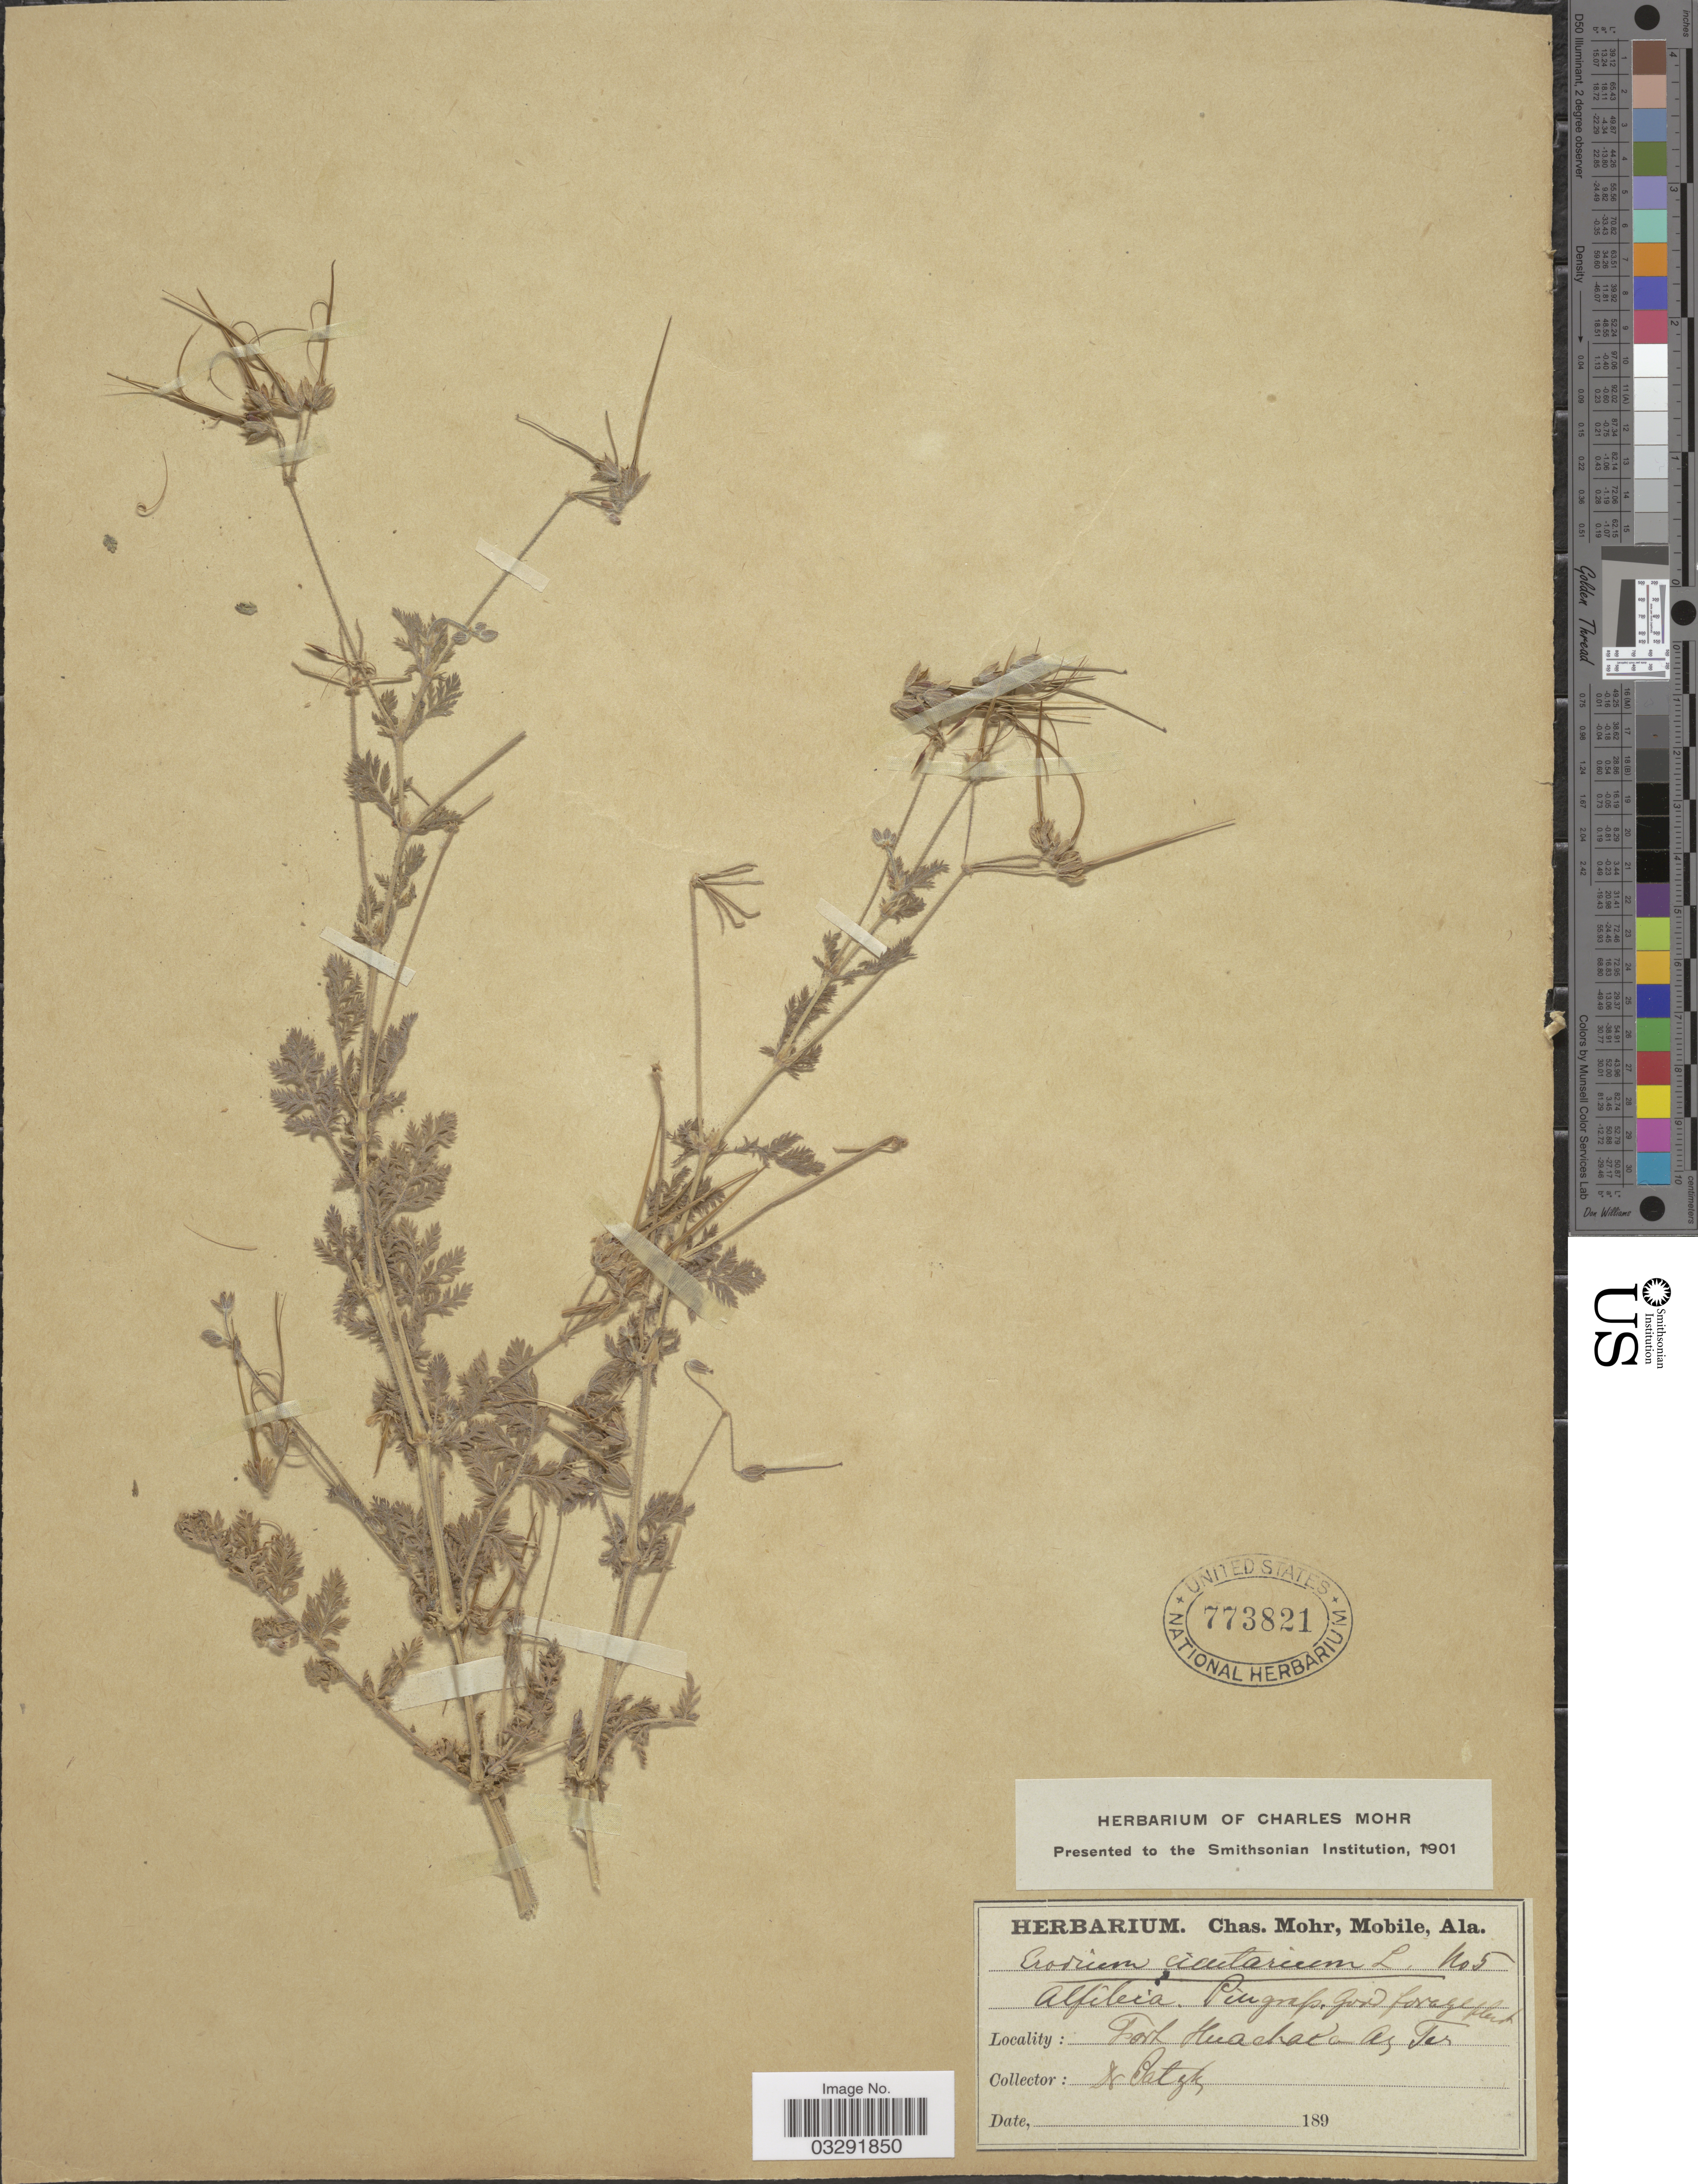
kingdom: Plantae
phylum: Tracheophyta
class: Magnoliopsida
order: Geraniales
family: Geraniaceae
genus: Erodium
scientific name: Erodium cicutarium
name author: (L.) L'Hér.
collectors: -. Patzky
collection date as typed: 189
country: United States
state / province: Arizona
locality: Fort Huachuca. Ar Ter.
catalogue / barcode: US 773821